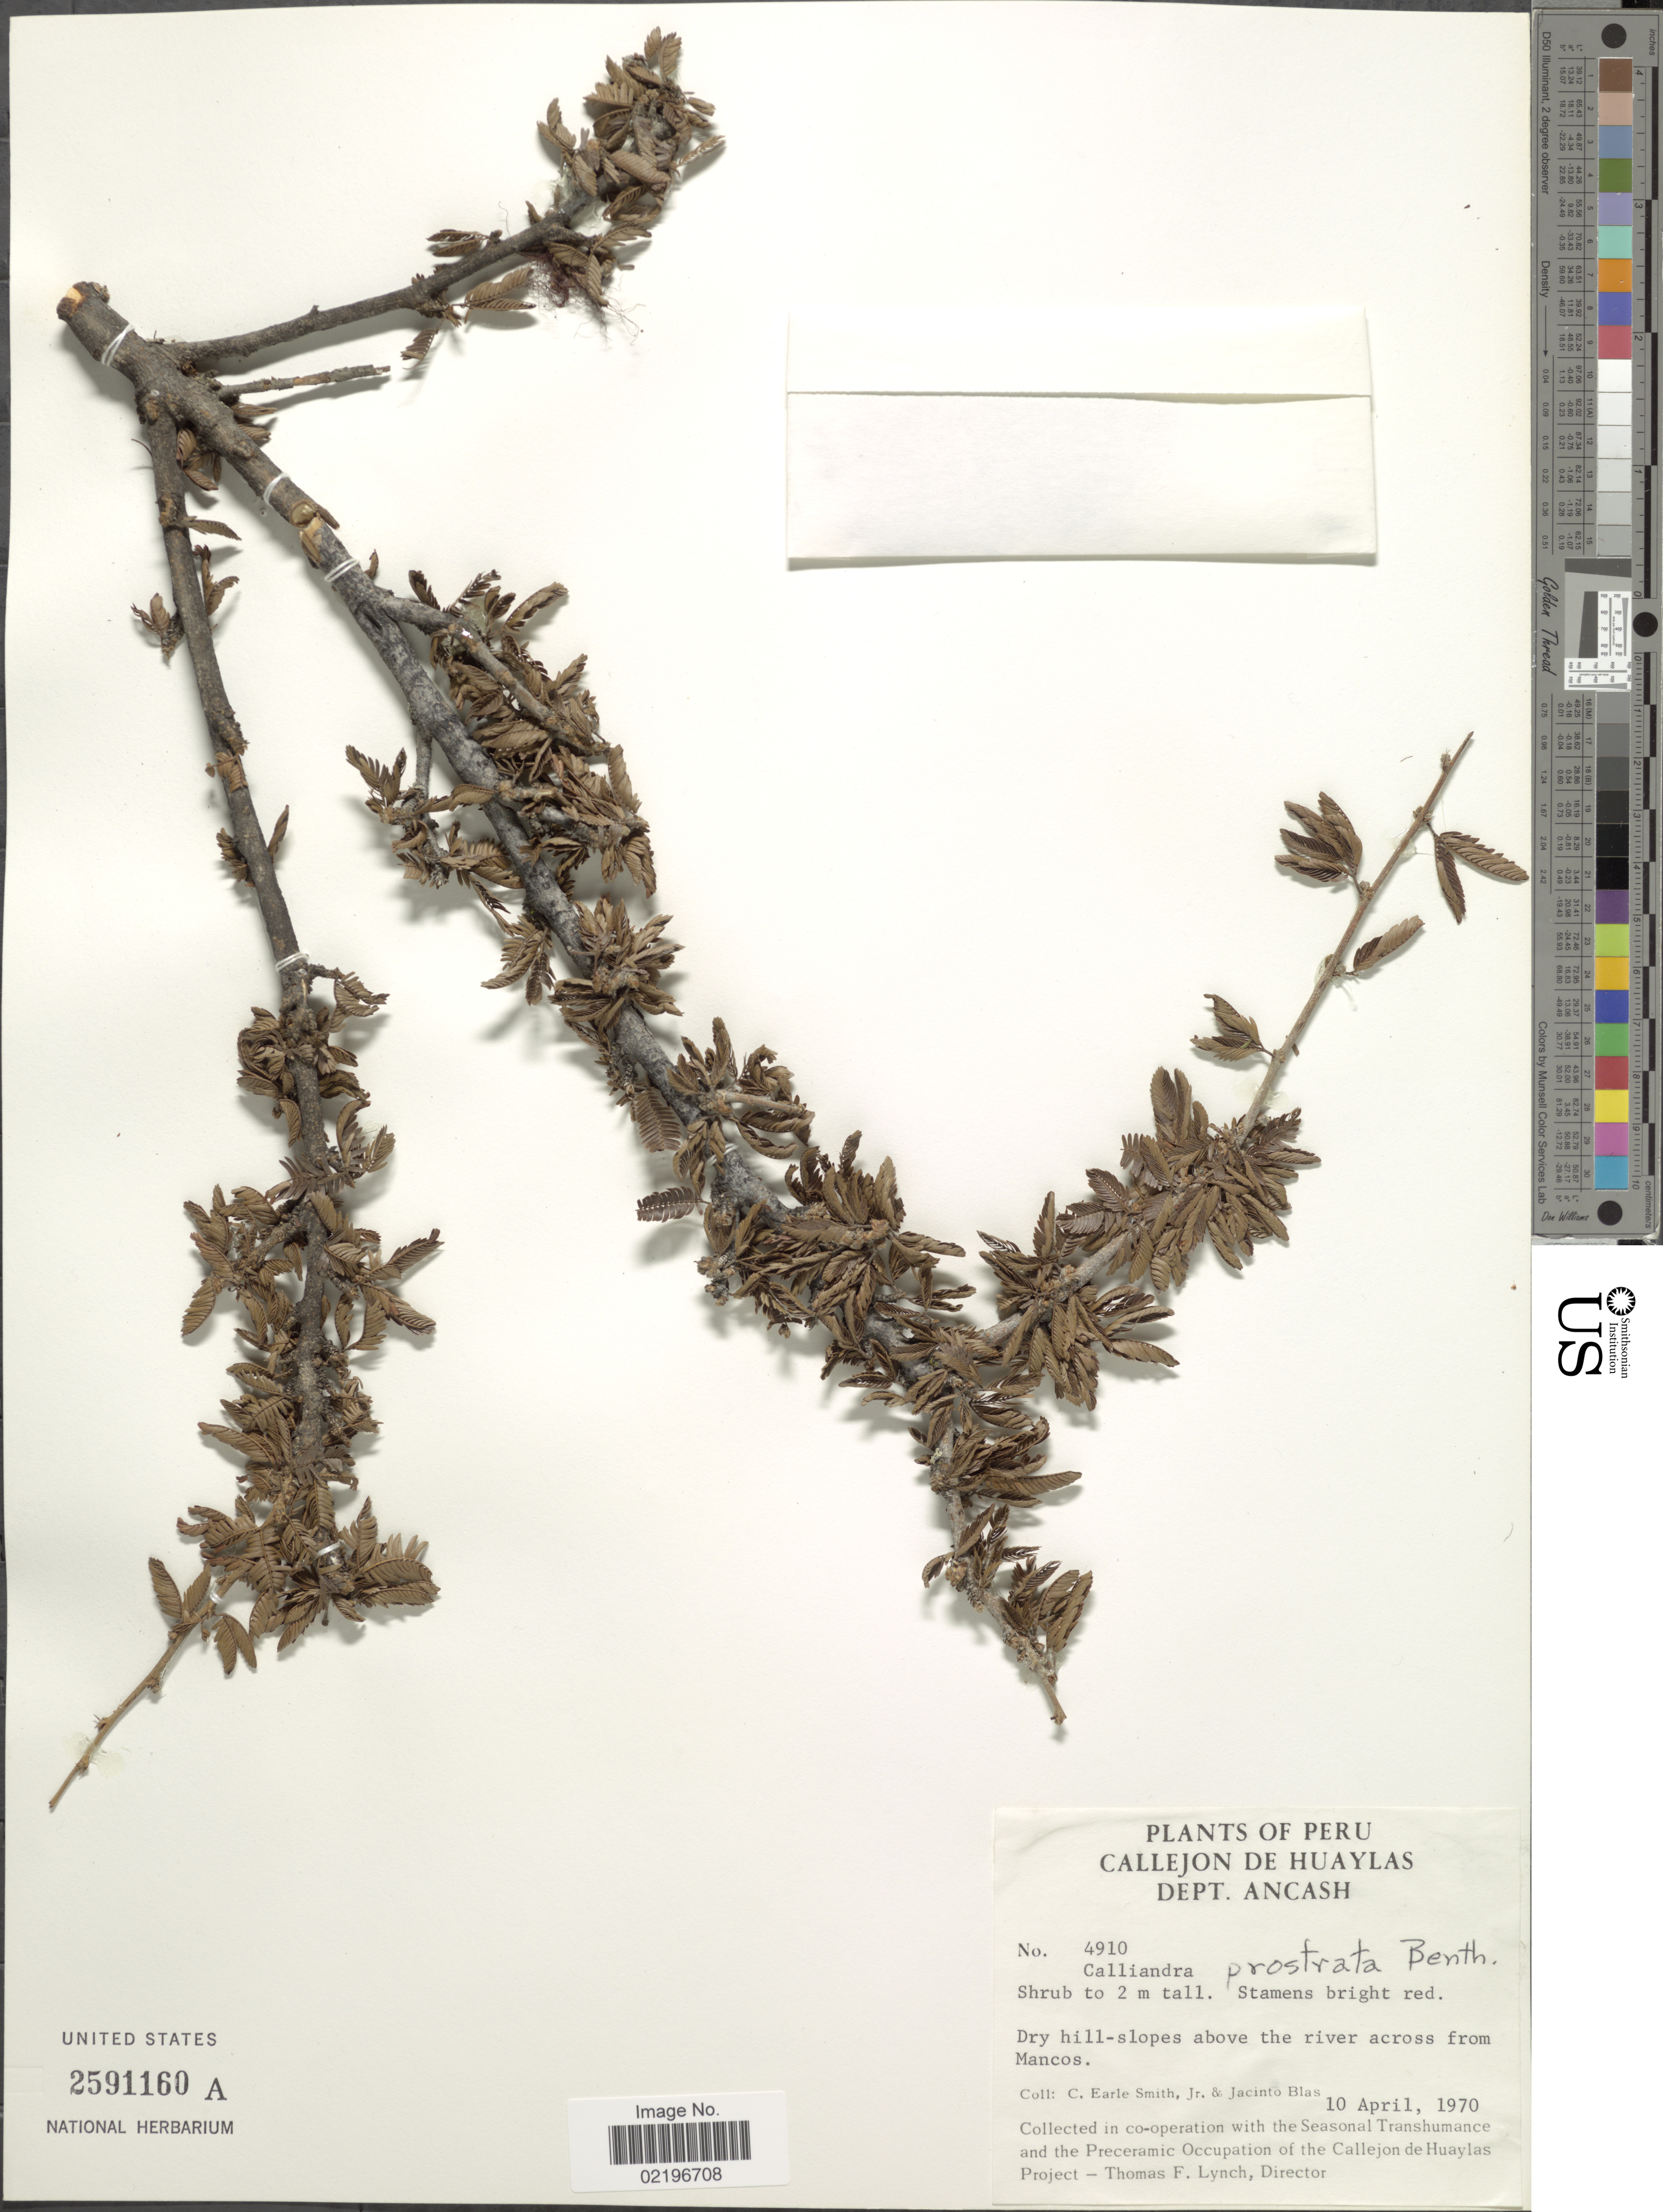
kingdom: Plantae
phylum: Tracheophyta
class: Magnoliopsida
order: Fabales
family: Fabaceae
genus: Calliandra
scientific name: Calliandra taxifolia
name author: (Kunth) Benth.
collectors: C. E. Smith Jr. & J. Blas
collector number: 4910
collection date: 1970-04-10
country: Peru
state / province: Ancash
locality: Callejon de Huaylas. Dry hill-slopes above the river across from Mancos.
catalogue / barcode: US 2591160A